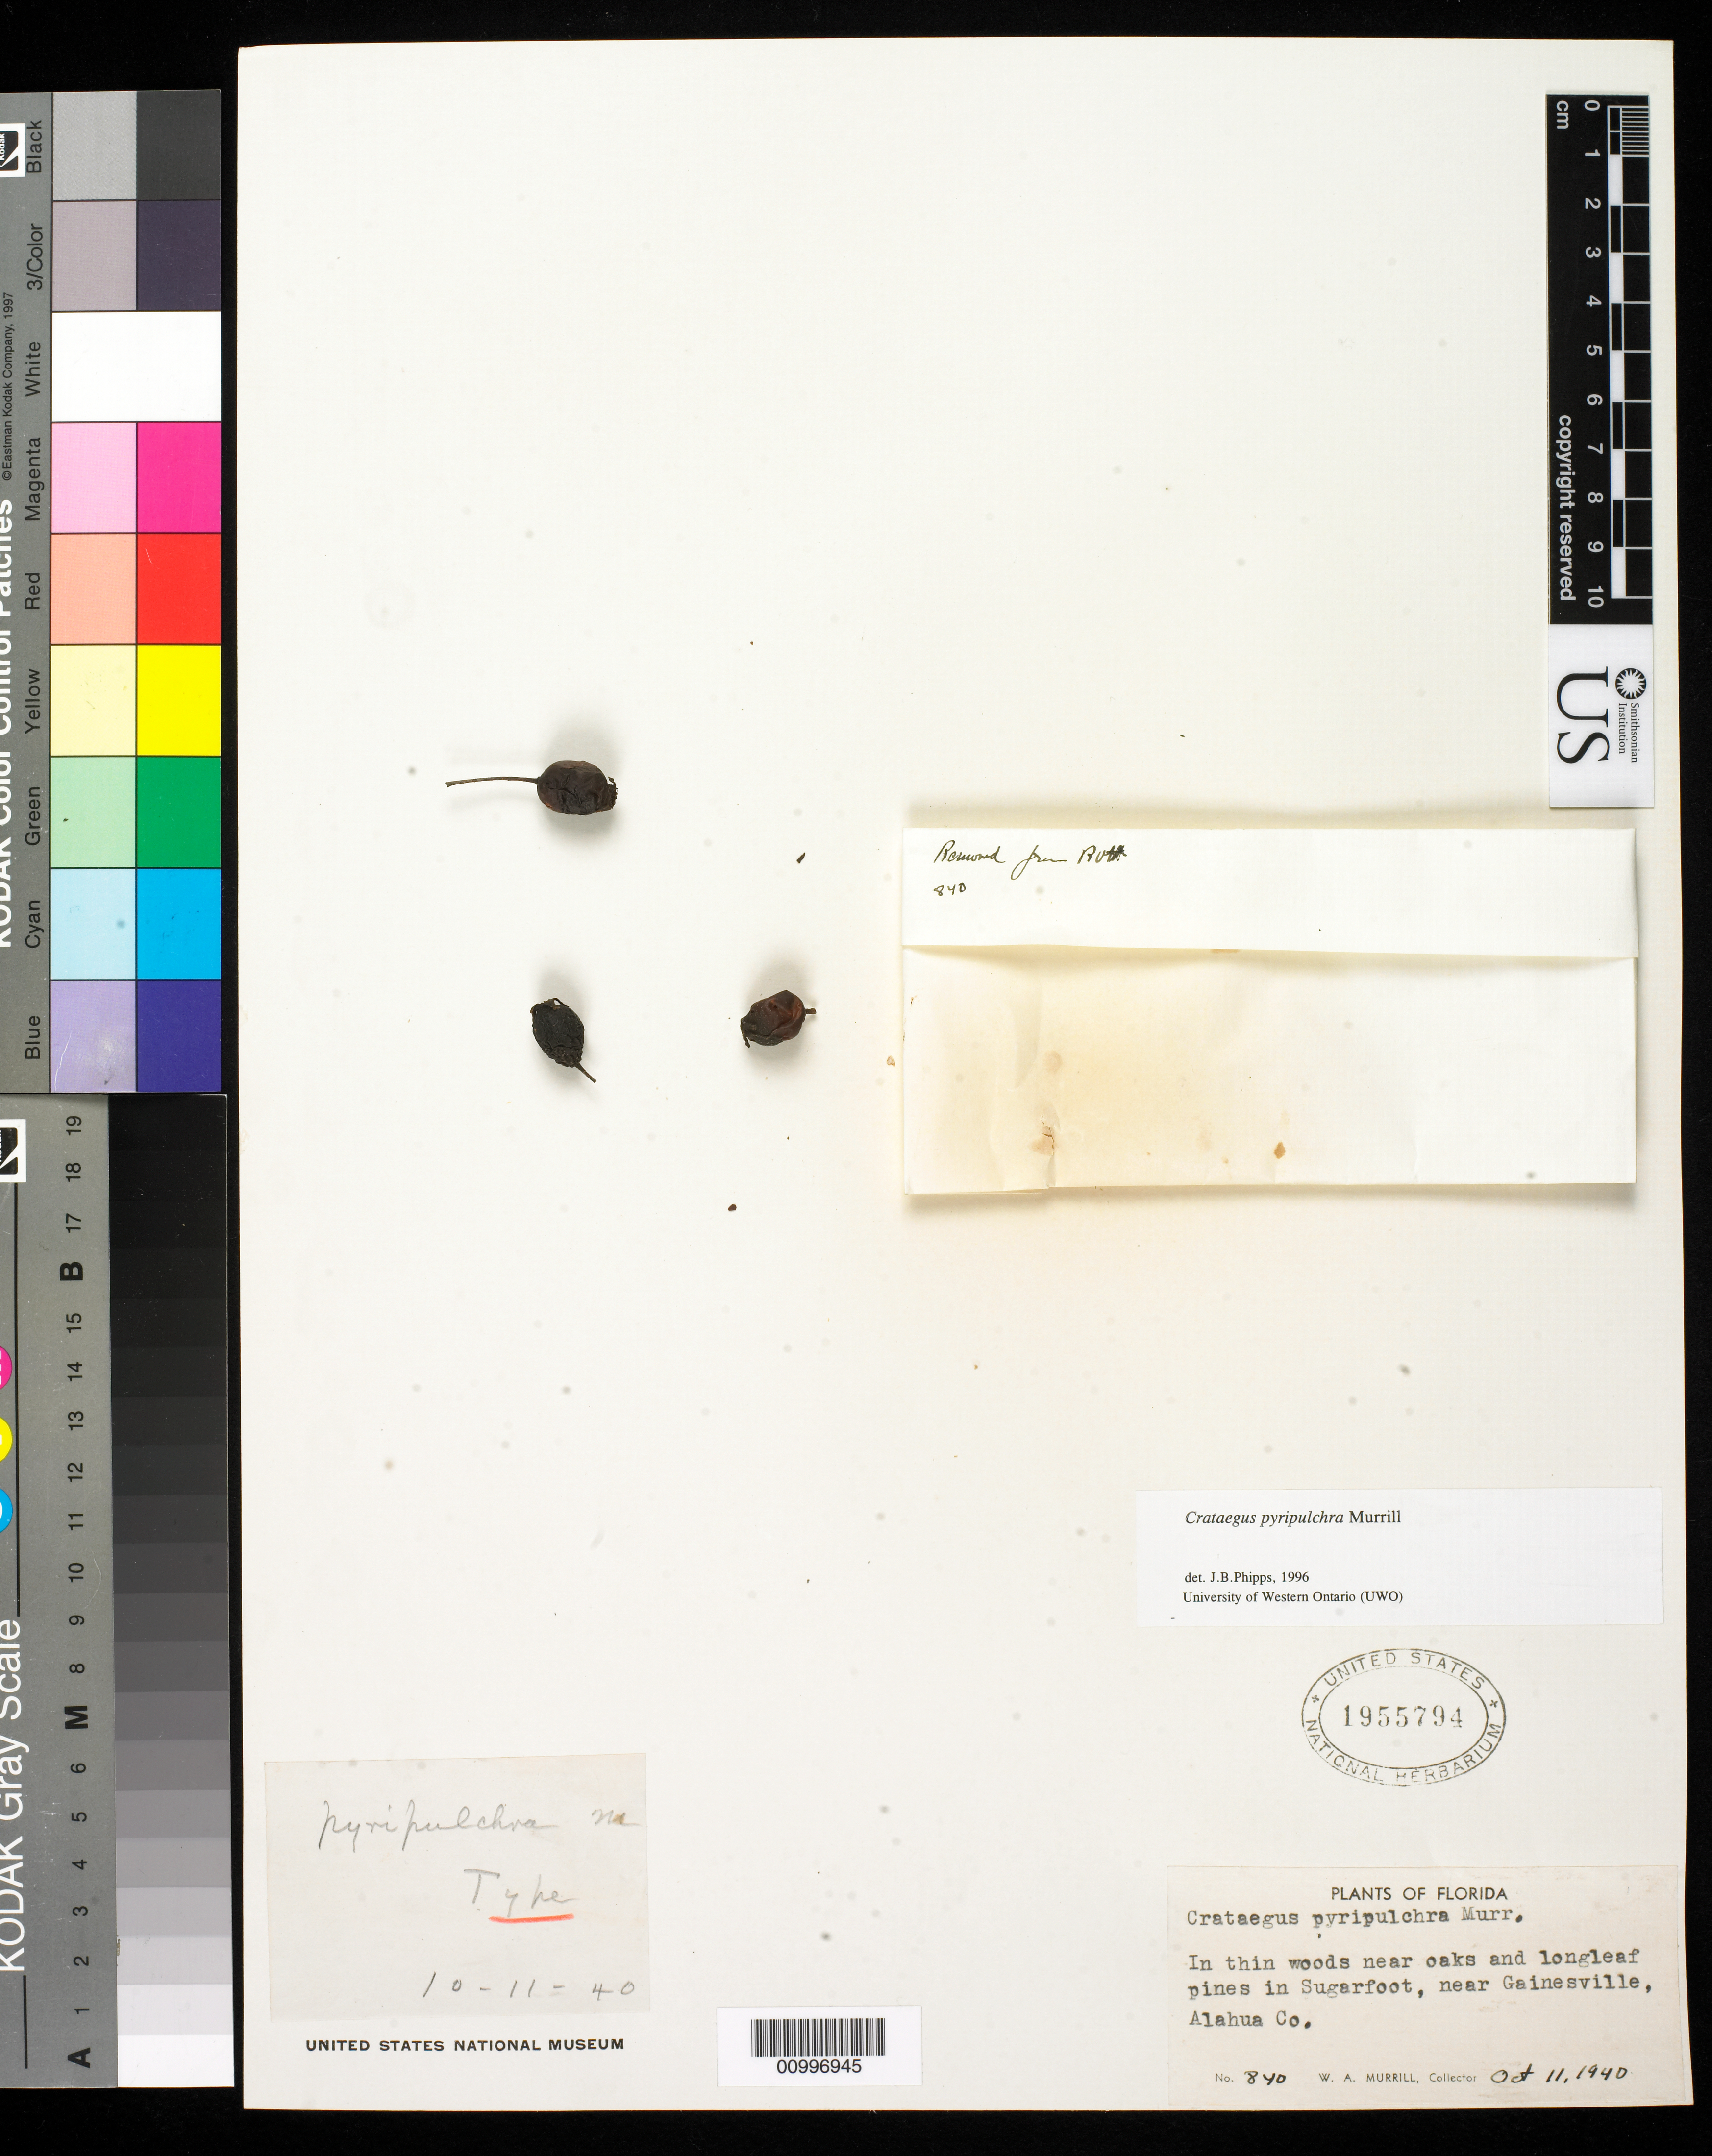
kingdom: Plantae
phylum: Tracheophyta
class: Magnoliopsida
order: Rosales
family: Rosaceae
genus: Crataegus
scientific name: Crataegus pyripulchra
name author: Murrill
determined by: Phipps, James B., (UWO), University of Western Ontario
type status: Isotype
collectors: W. A. Murrill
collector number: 840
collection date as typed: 11 Oct 1940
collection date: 1940-10-11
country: United States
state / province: Florida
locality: Sugarfoot, near Gainesville, Alachua Co.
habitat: Thin woods near oaks and longleaf pines.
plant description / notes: Apparently a duplicate of Murrill 34619 (same collection data).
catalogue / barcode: US 1955794